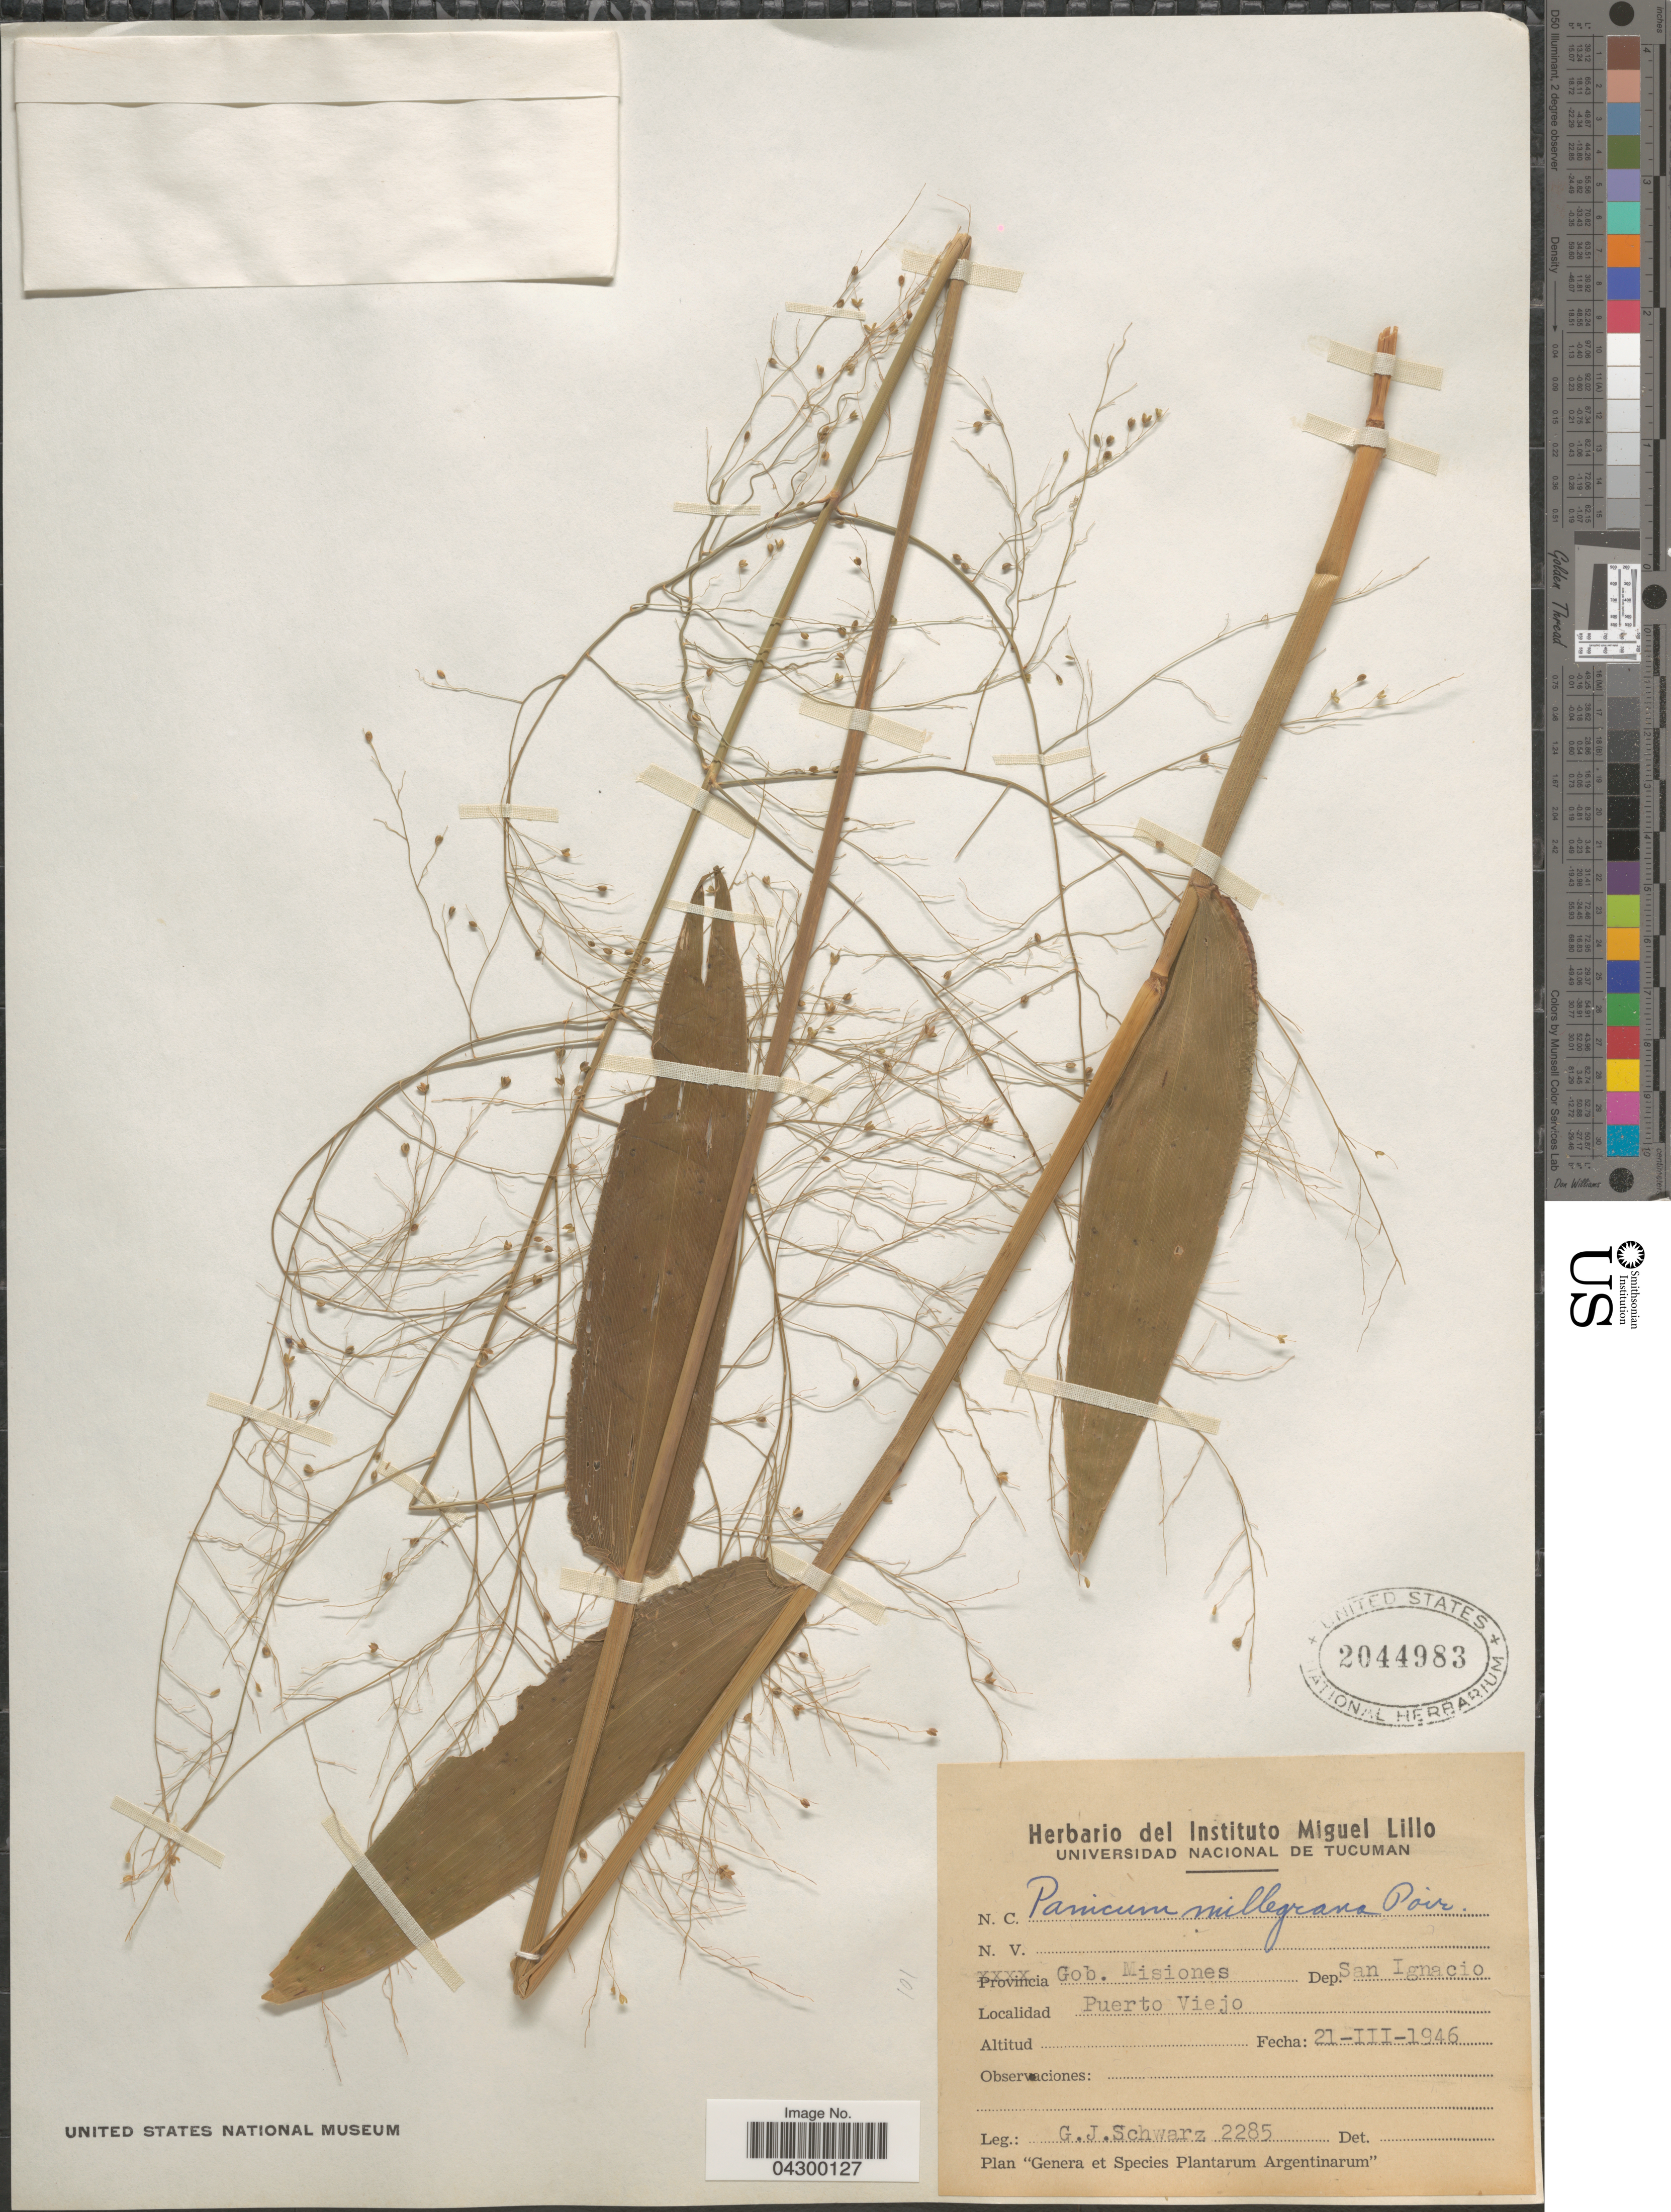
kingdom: Plantae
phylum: Tracheophyta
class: Liliopsida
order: Poales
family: Poaceae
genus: Panicum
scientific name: Panicum millegrana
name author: Poir.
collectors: G. J. Schwarz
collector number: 2285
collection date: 1946-03-21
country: Argentina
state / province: Misiones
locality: Gob. Misiones Dep. San Ignacio. Puerto Viejo.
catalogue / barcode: US 2044983